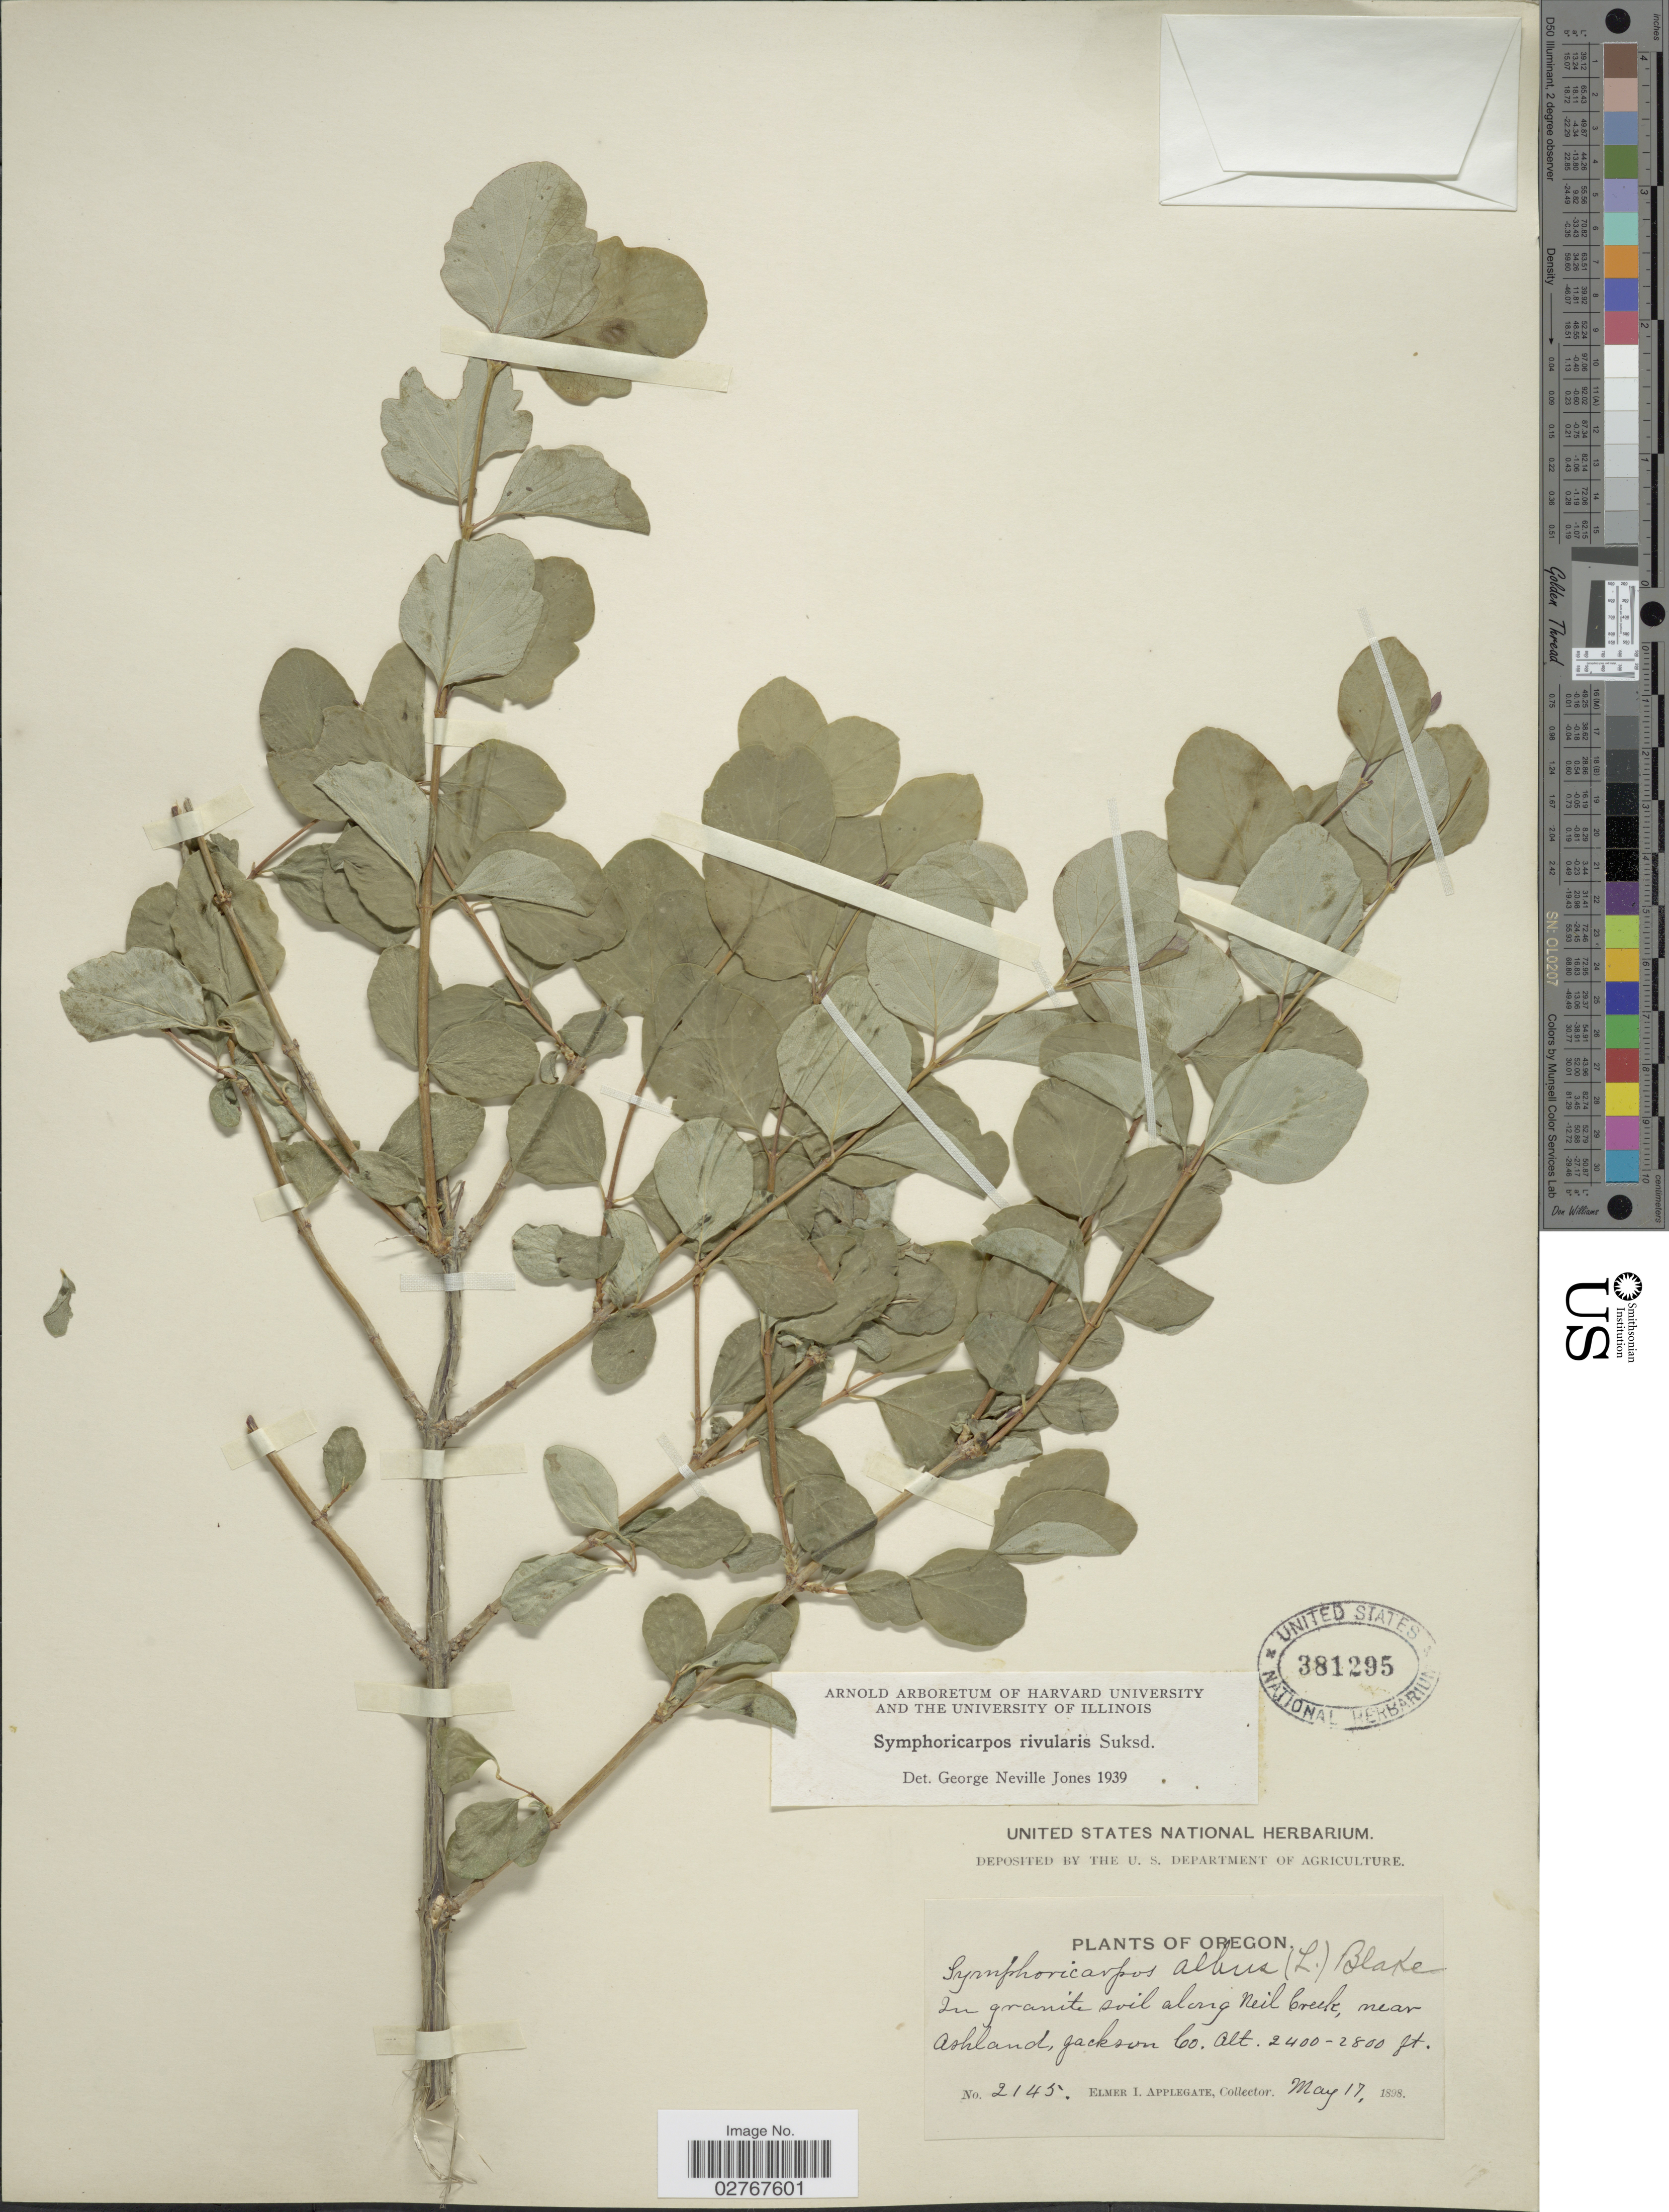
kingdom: Plantae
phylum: Tracheophyta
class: Magnoliopsida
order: Dipsacales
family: Caprifoliaceae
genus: Symphoricarpos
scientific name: Symphoricarpos rivularis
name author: Suksd.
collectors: E. I. Applegate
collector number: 2145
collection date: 1898-05-17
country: United States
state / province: Oregon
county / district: Jackson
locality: In granite soil along Neil Creek, near Ashland, Jackson Co.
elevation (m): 732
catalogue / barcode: US 381295